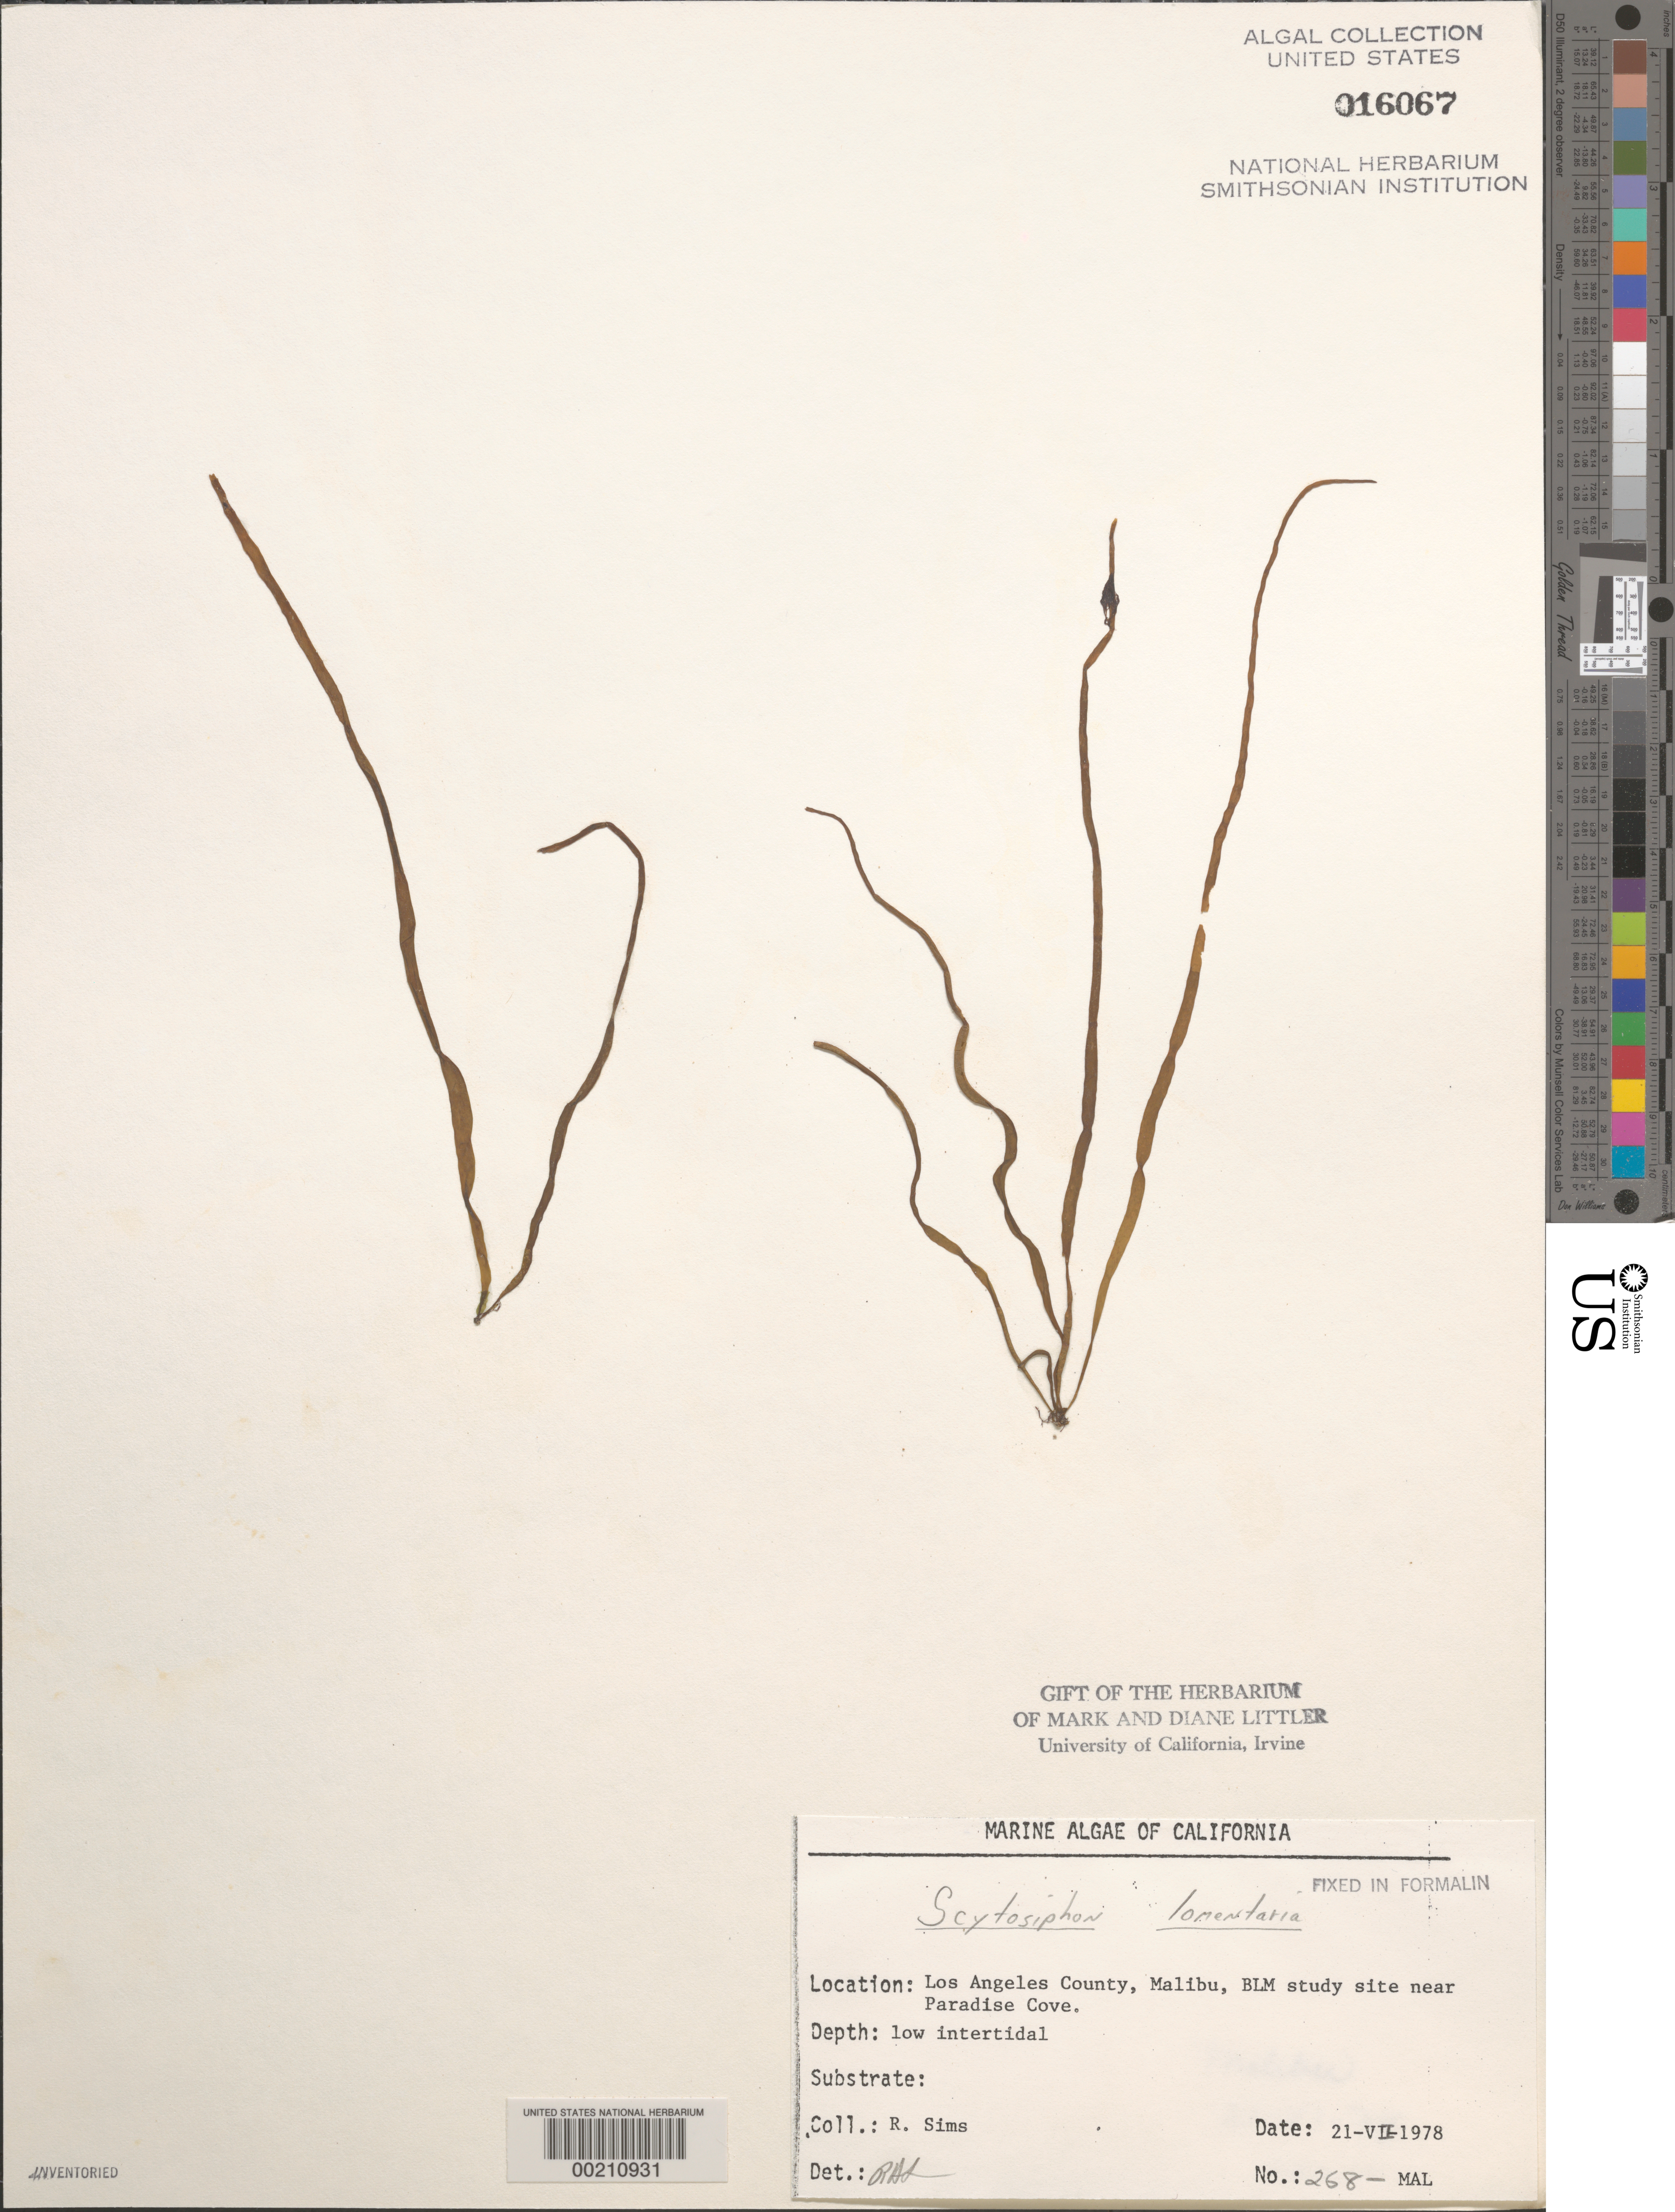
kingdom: Chromista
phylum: Ochrophyta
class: Phaeophyceae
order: Scytosiphonales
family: Scytosiphonaceae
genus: Scytosiphon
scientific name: Scytosiphon lomentaria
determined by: Sims, Robert H.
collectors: R. H. Sims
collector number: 268-MAL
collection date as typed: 21 Jul 1978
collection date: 1978-07-21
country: United States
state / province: California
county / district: Los Angeles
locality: Malibu, near Paradise Cove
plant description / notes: BLM-SOCALBIGHT Rocky Intertidal Survey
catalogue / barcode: US 16067